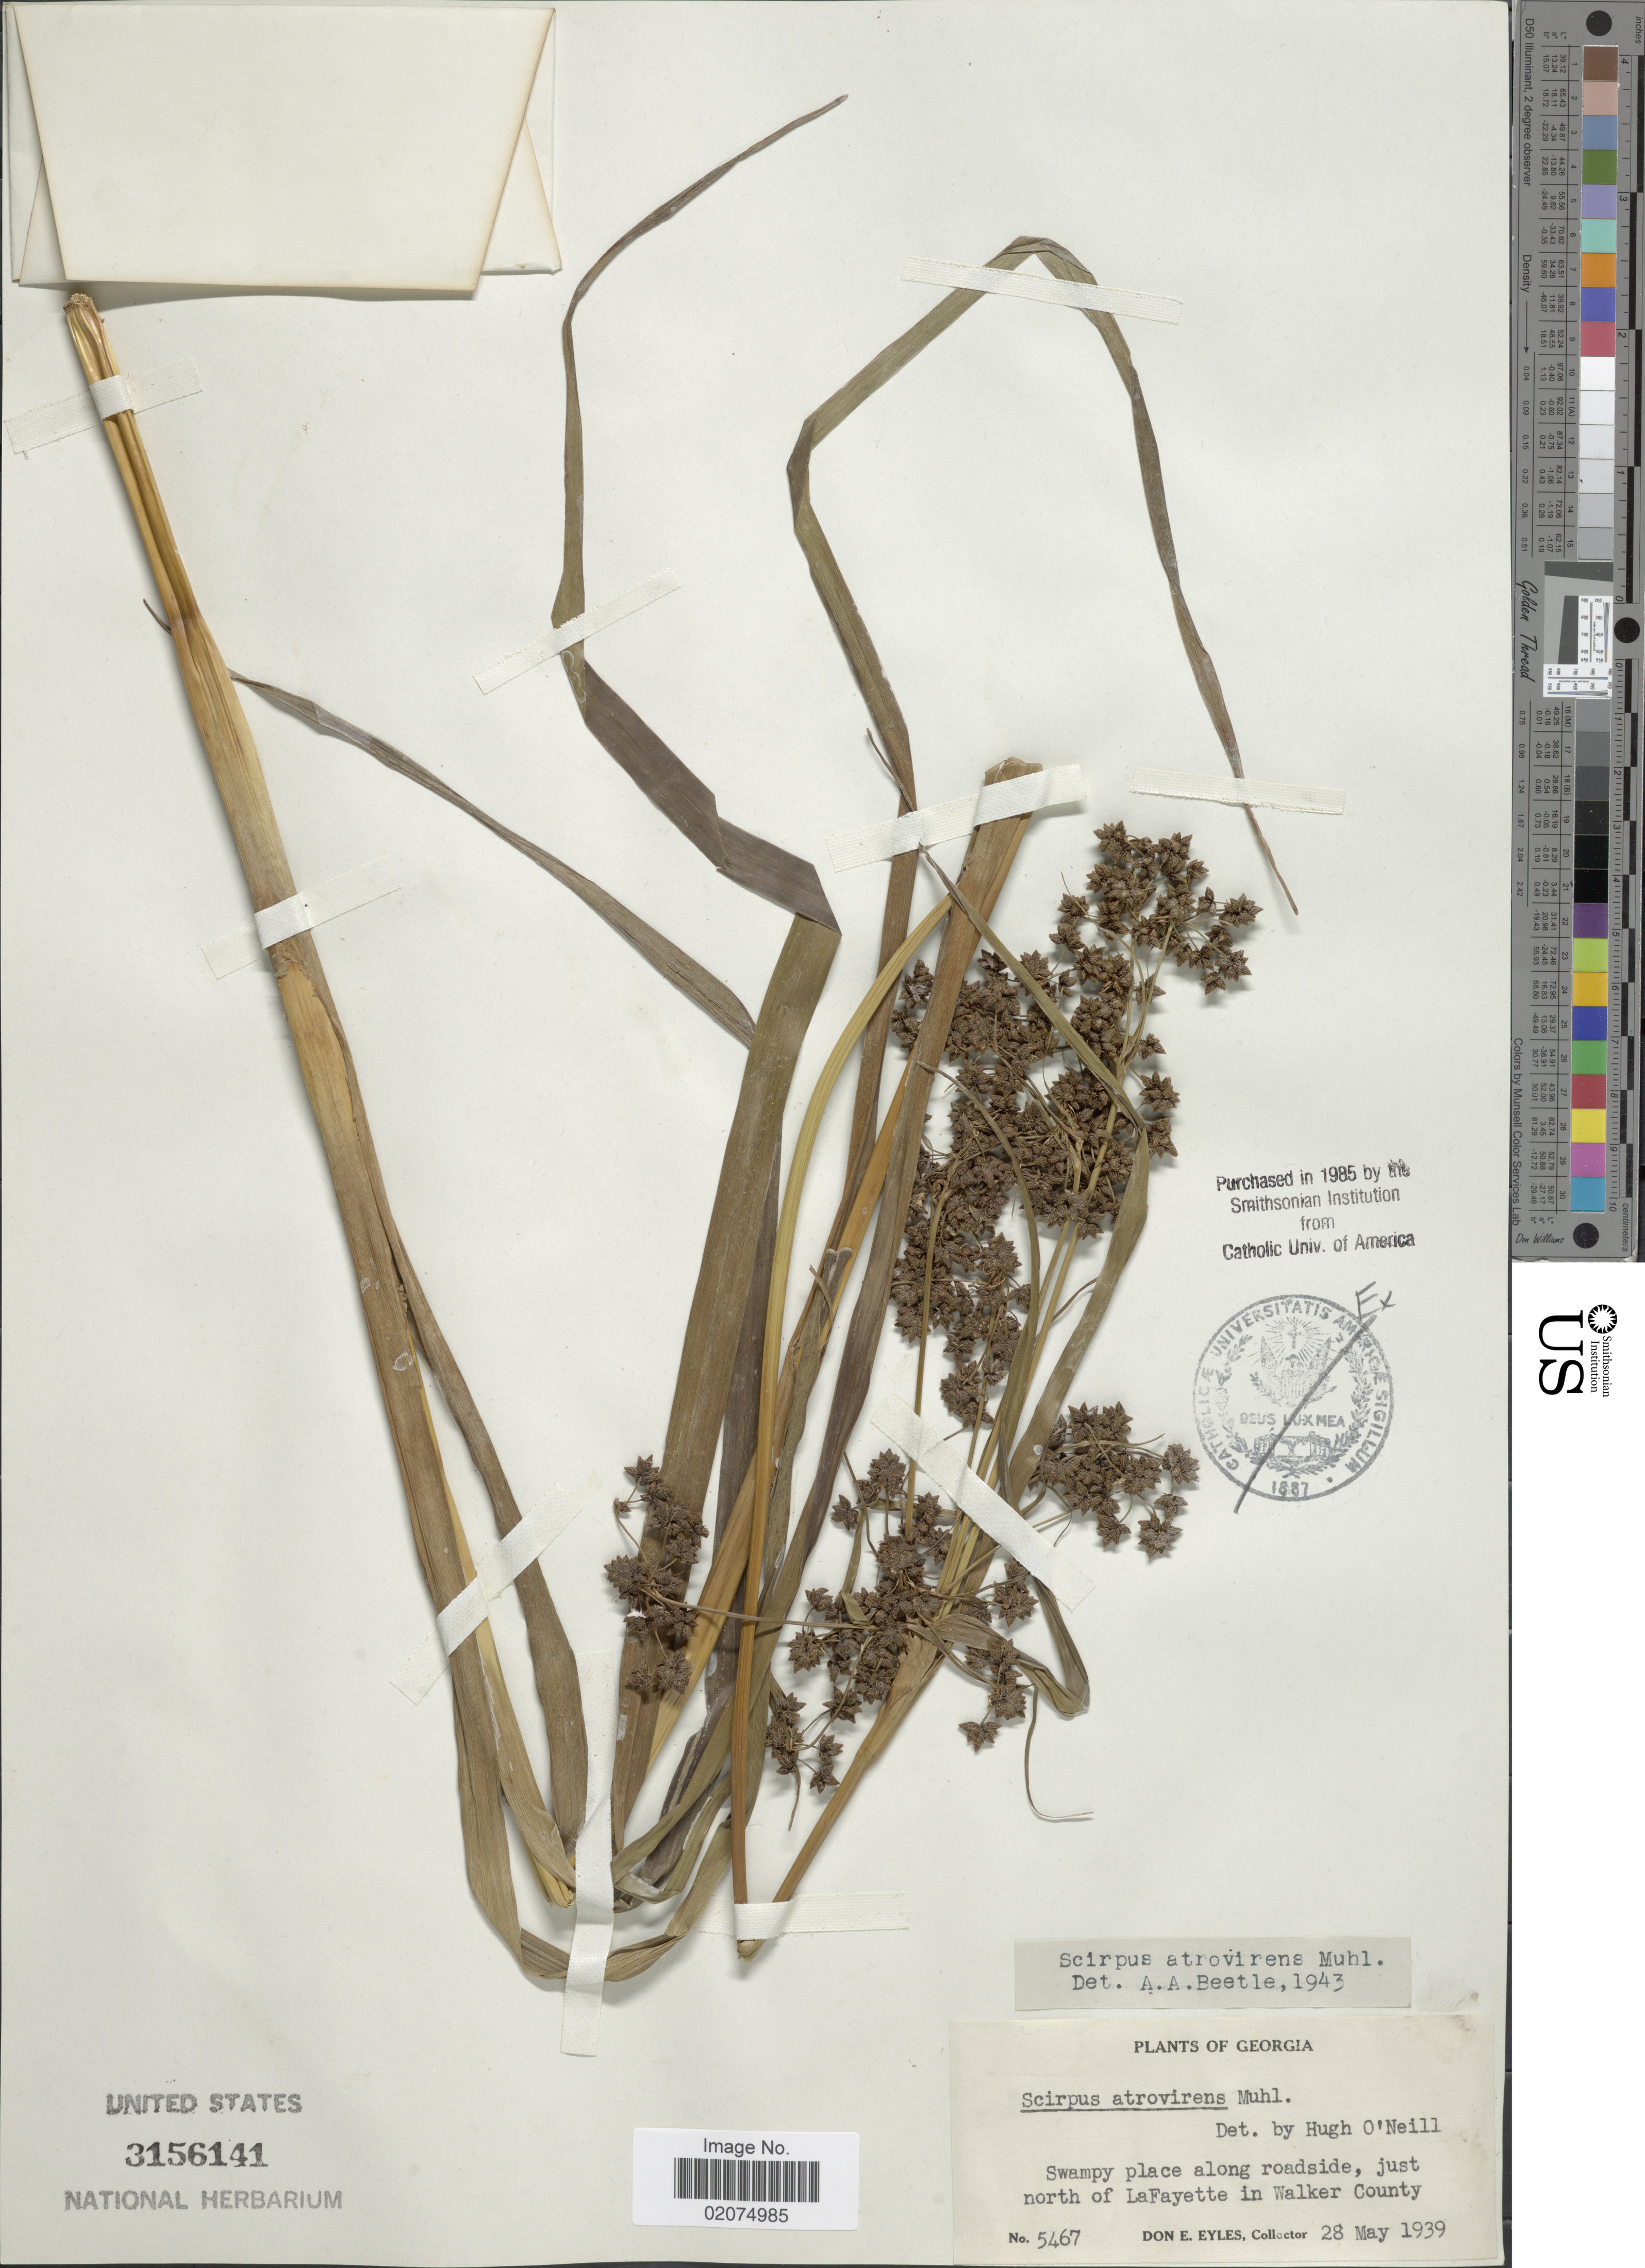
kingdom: Plantae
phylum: Tracheophyta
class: Liliopsida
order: Poales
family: Cyperaceae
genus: Scirpus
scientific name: Scirpus atrovirens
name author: Willd.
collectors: D. Eyles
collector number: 5467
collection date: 1939-05-28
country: United States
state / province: Georgia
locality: Just north of LaFayette in Walker County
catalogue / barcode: US 3156141